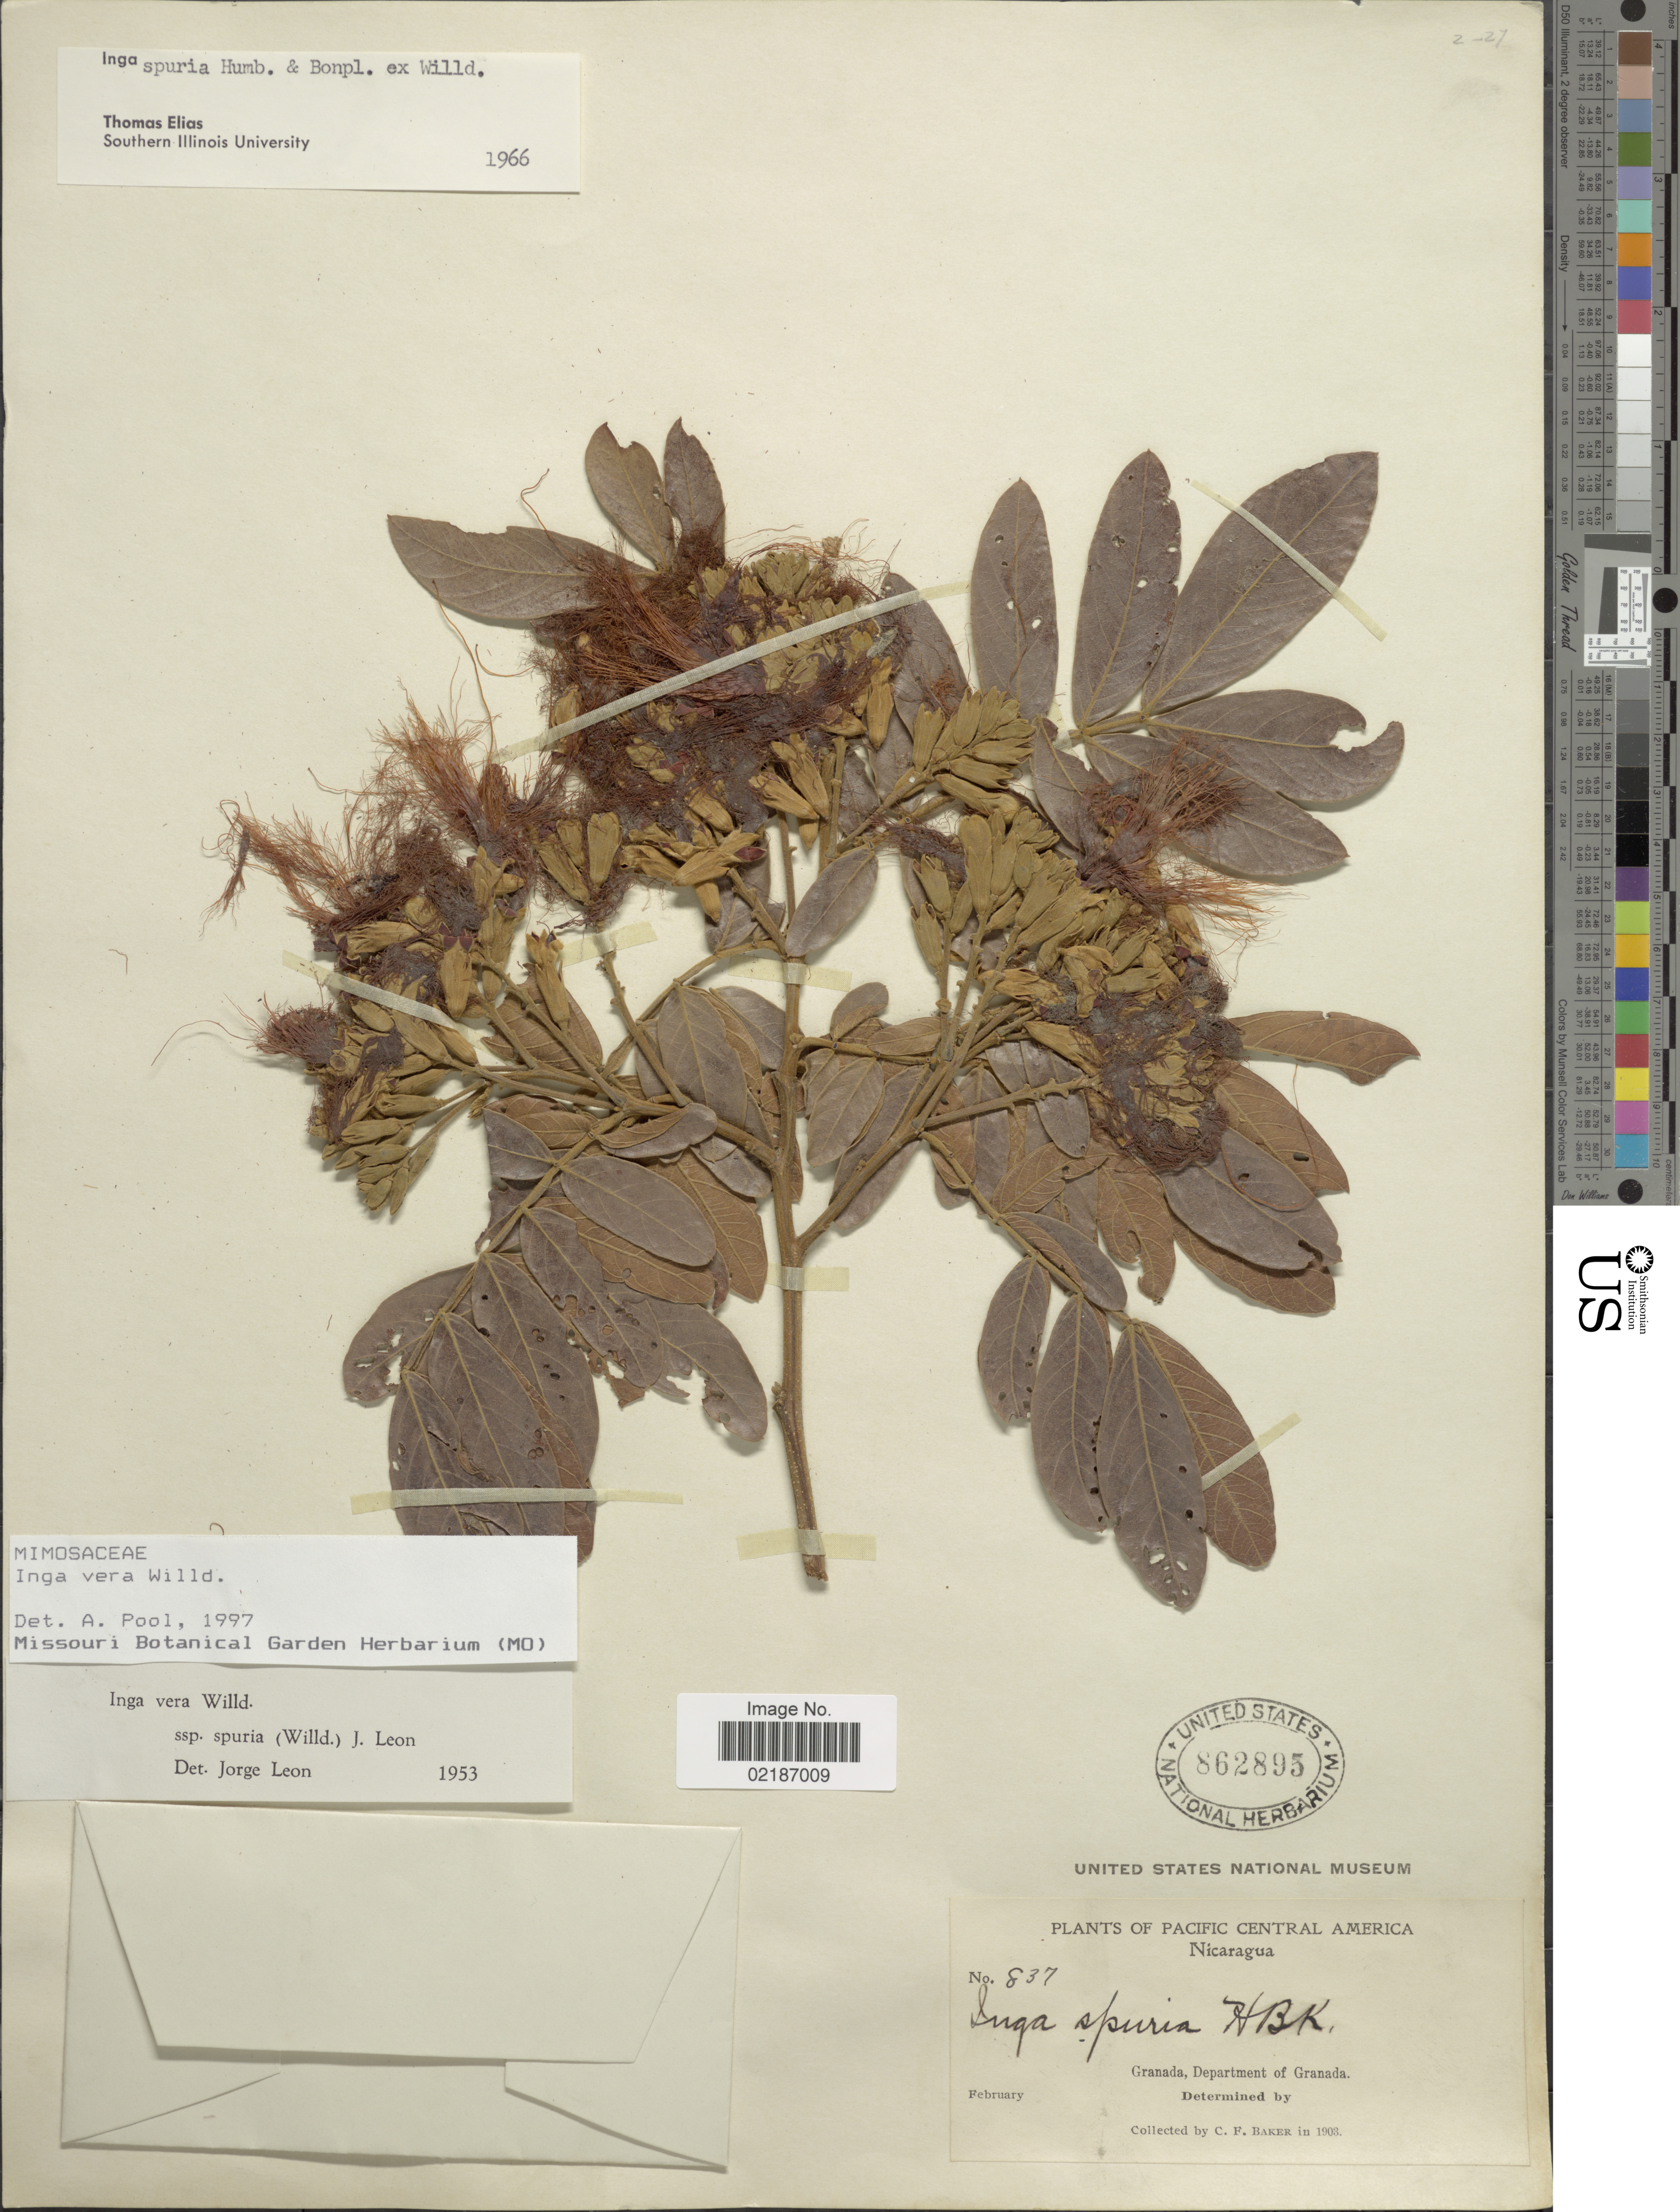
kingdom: Plantae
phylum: Tracheophyta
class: Magnoliopsida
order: Fabales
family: Fabaceae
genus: Inga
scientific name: Inga vera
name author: Willd.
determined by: Pool, A., (MO), Missouri Botanical Garden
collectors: C. F. Baker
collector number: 837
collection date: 1903-02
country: Nicaragua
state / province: Granada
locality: Pacific Central America, Department of Granada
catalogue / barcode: US 862895